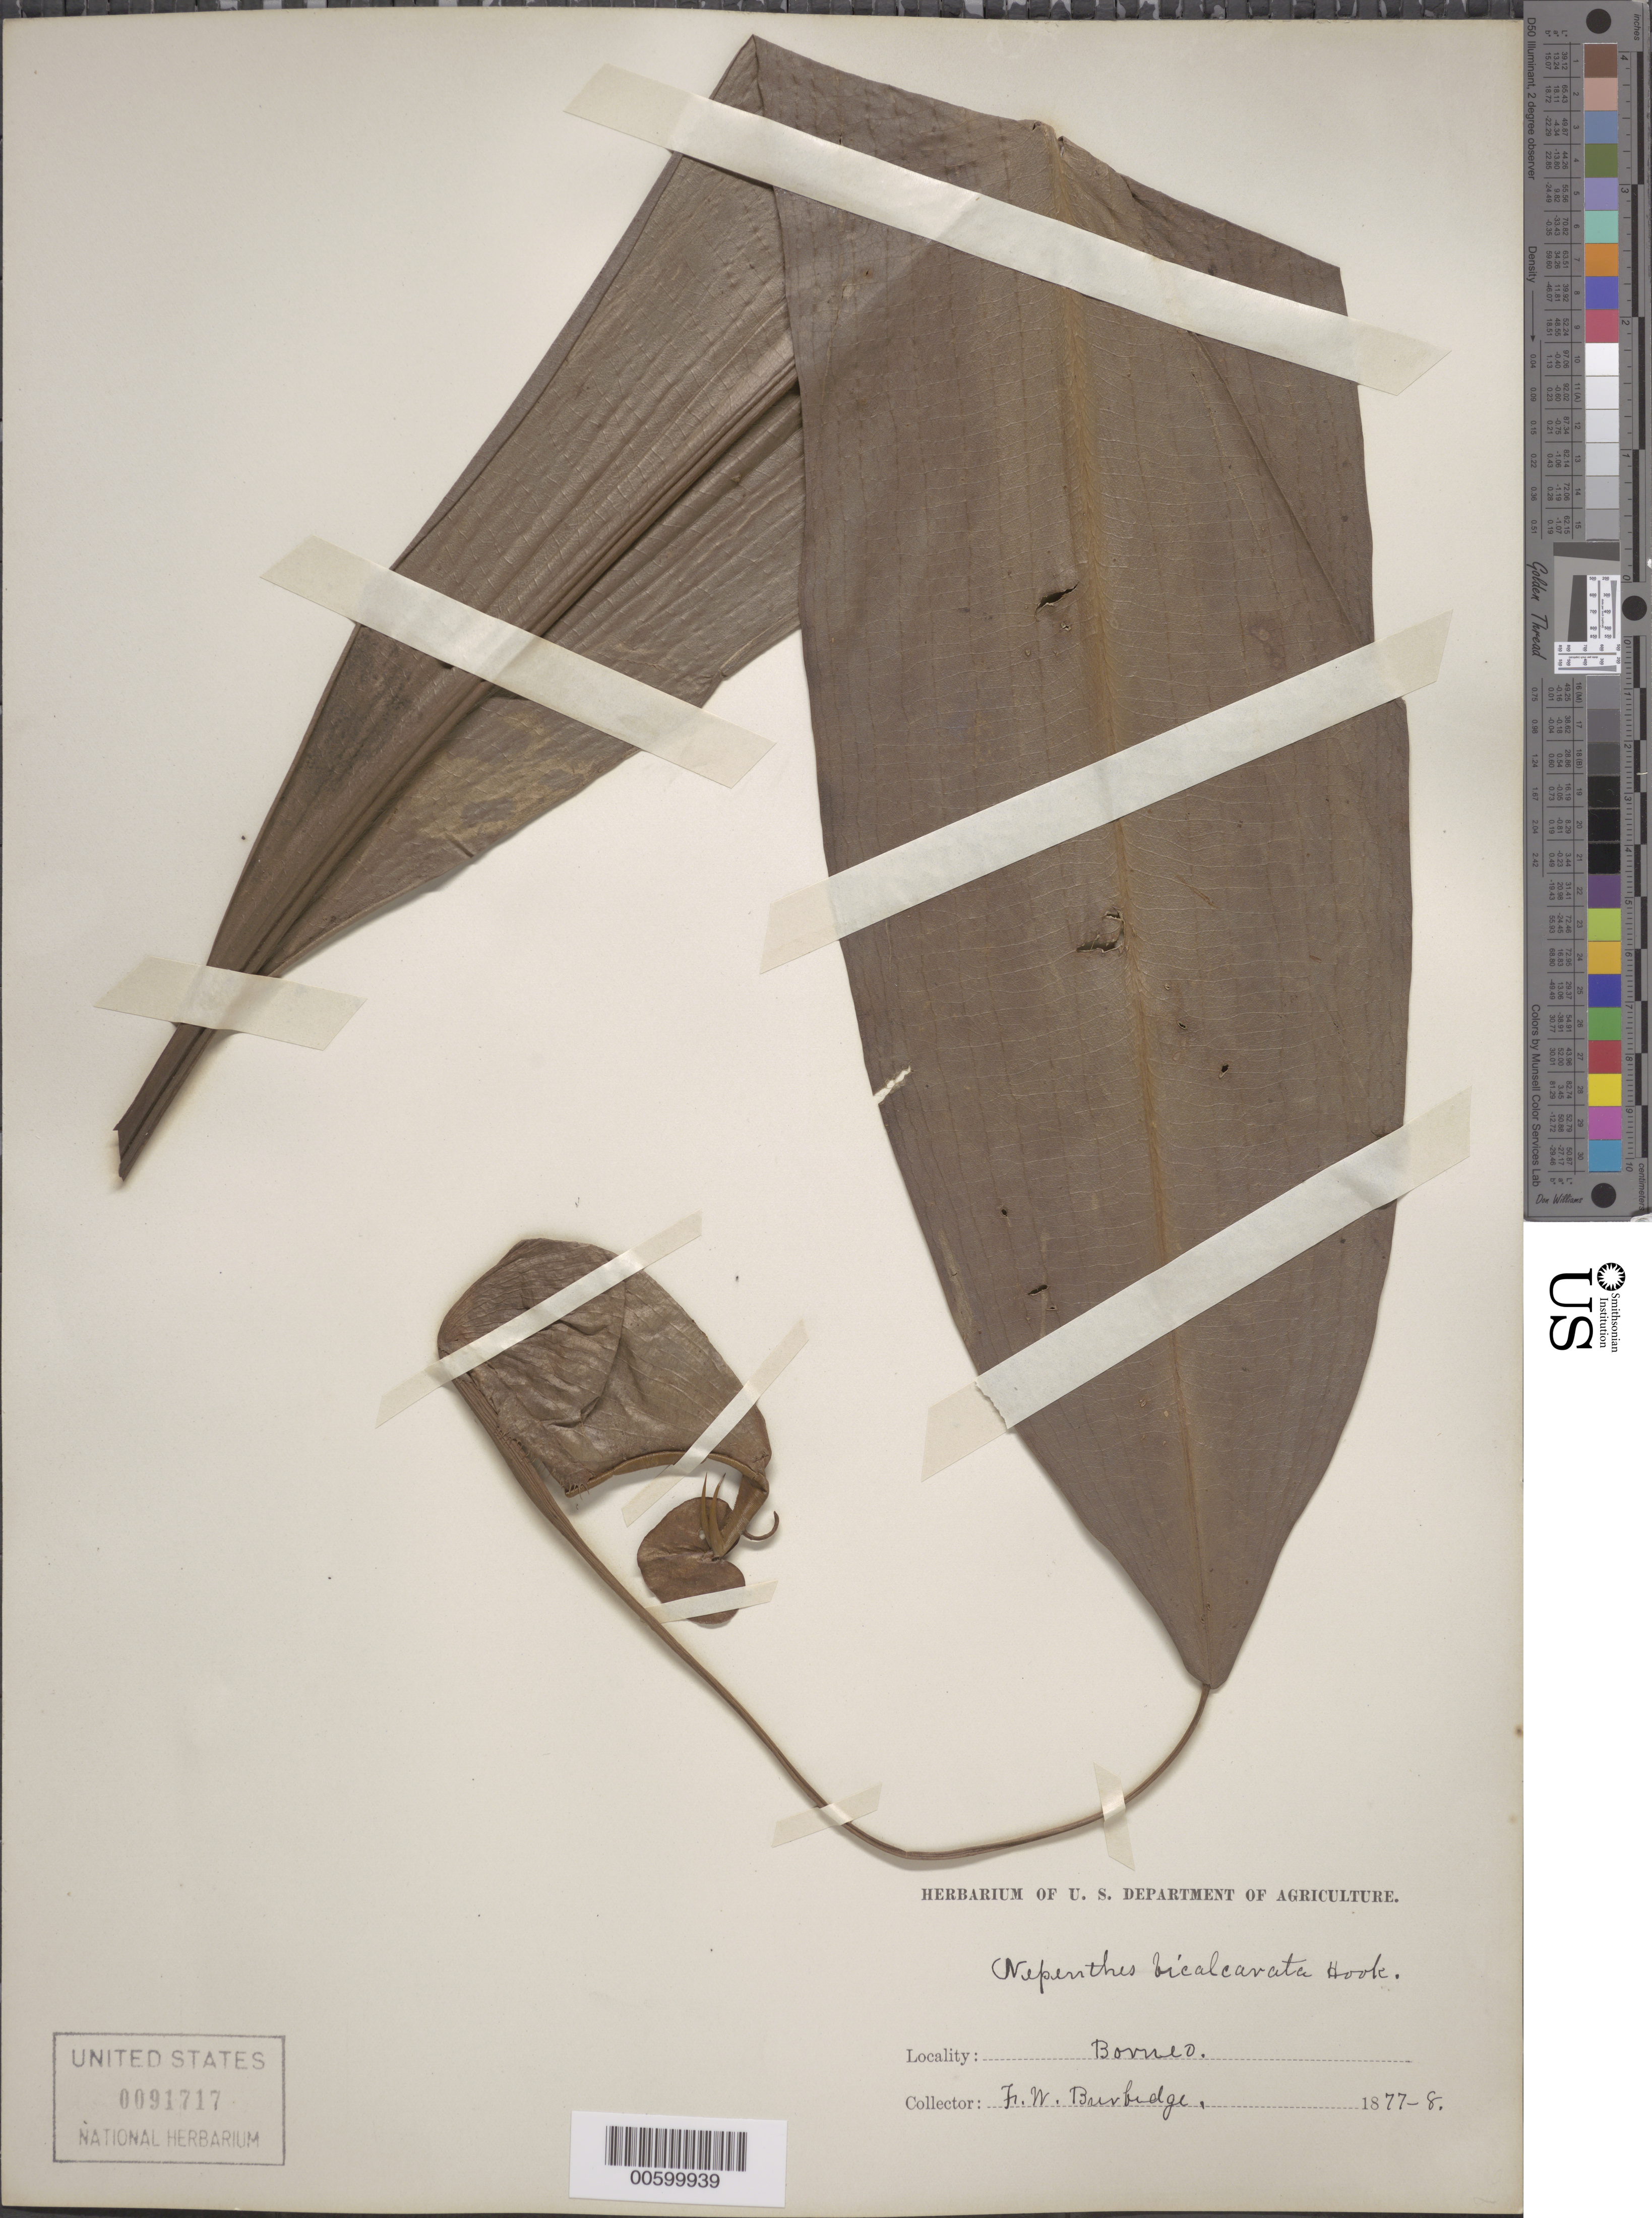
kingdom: Plantae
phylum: Tracheophyta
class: Magnoliopsida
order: Caryophyllales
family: Nepenthaceae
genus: Nepenthes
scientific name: Nepenthes bicalcarata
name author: Hook. f.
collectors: F. Burbidge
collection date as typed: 1877 to -- --- 1878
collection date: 1877/1878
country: Malaysia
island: Borneo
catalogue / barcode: US 91717